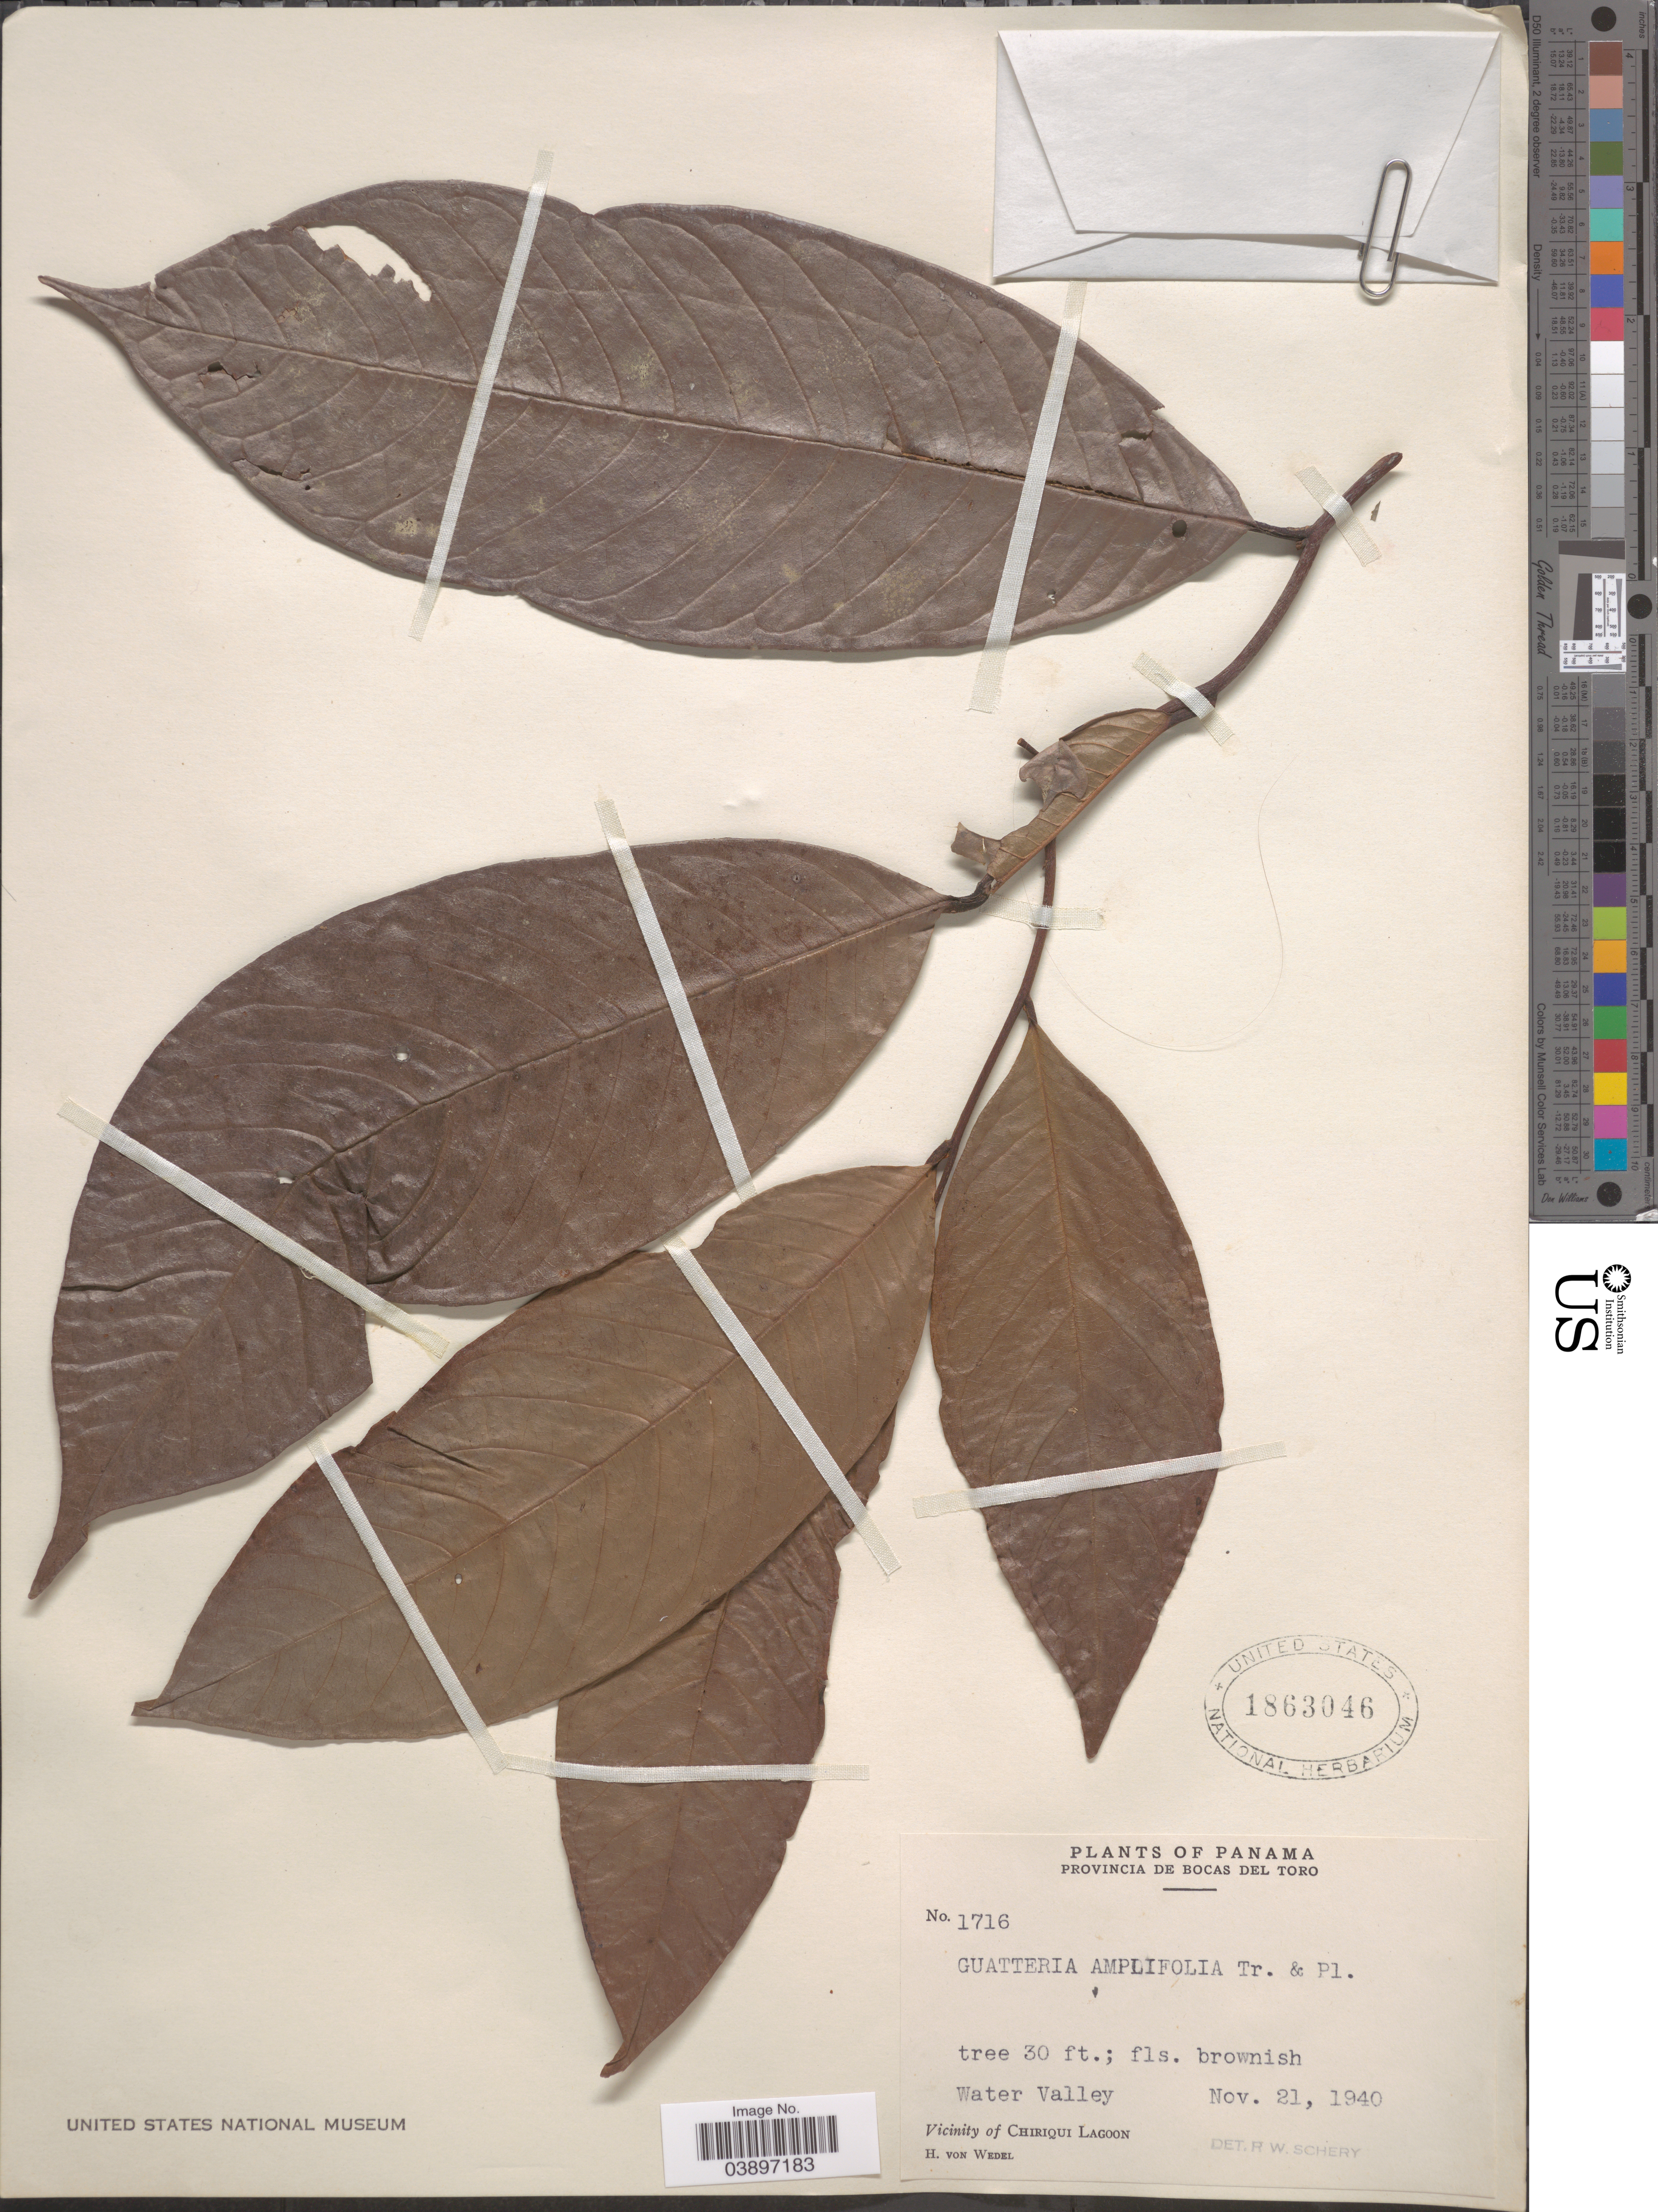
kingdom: Plantae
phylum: Tracheophyta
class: Magnoliopsida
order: Magnoliales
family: Annonaceae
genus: Guatteria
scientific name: Guatteria amplifolia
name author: Triana & Planch.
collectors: H. von Wedel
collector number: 1716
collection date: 1940-11-21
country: Panama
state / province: Bocas del Toro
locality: Water Valley. Vicinity of Chiriqui Lagoon.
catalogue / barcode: US 1863046